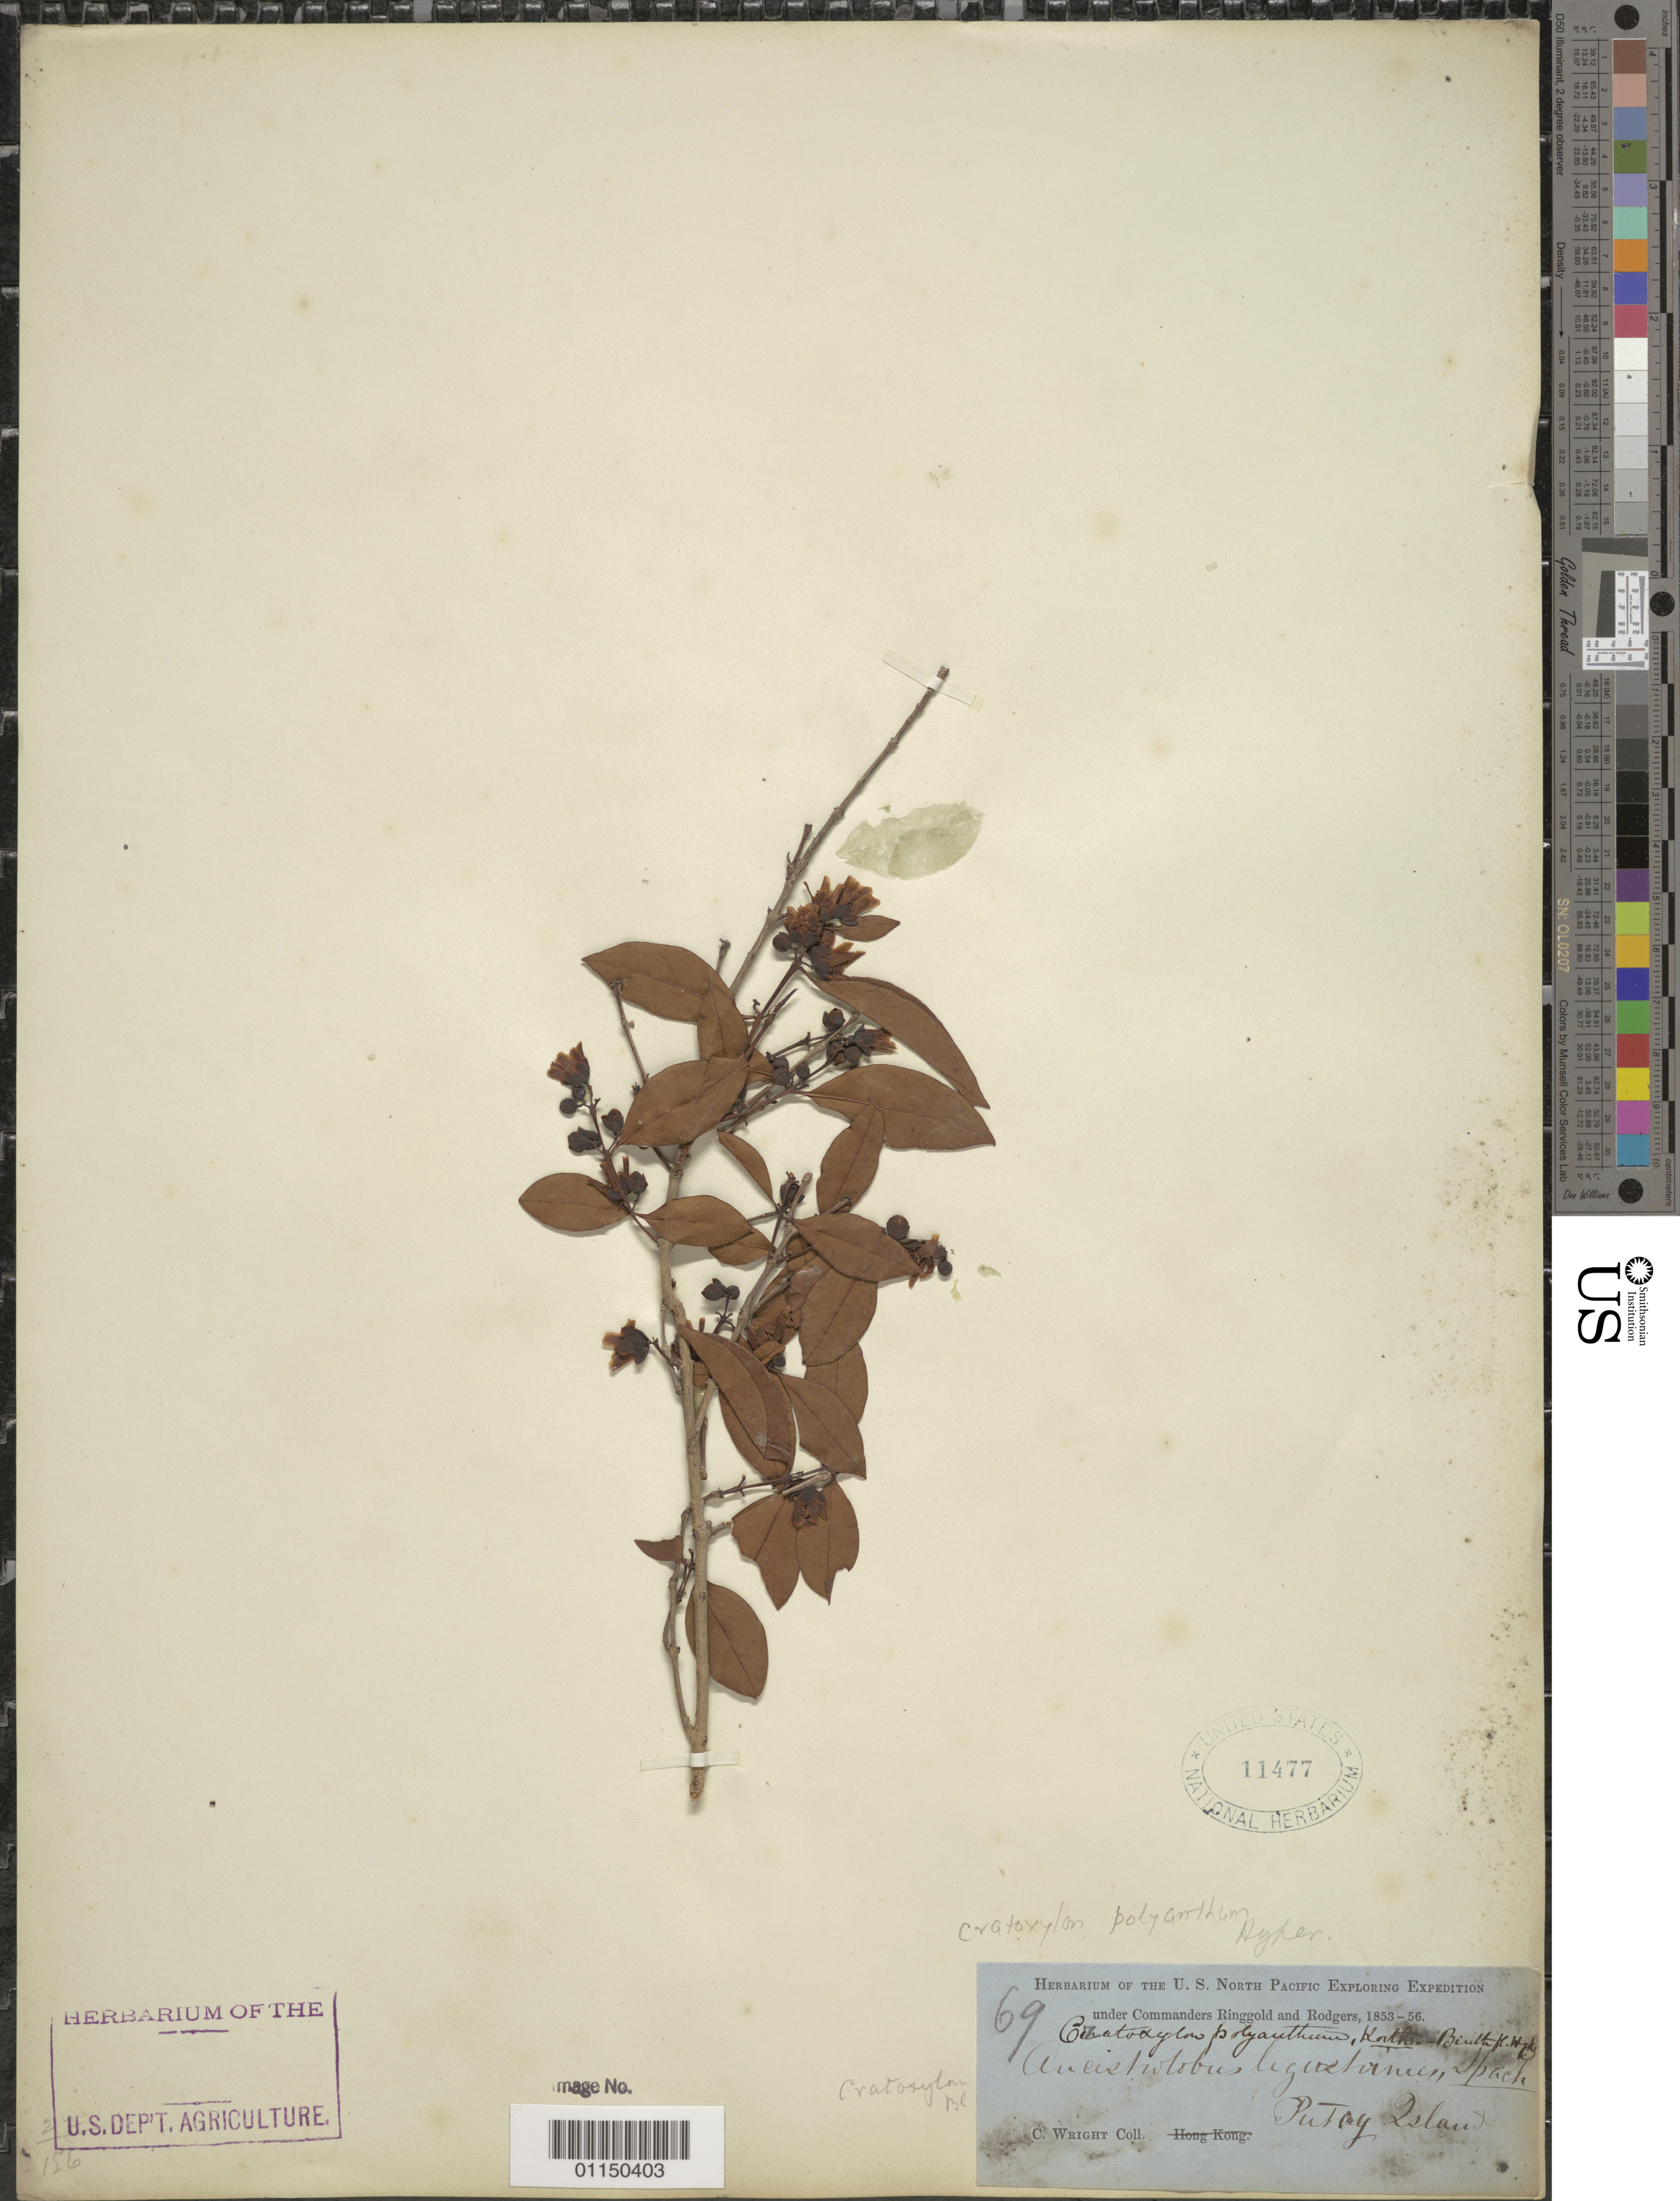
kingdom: Plantae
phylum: Tracheophyta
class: Magnoliopsida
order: Malpighiales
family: Hypericaceae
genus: Cratoxylum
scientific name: Cratoxylum polyanthum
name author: Korth.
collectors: C. Wright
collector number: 69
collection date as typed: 1853 to -- -- 1856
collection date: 1853/1856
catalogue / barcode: US 11477